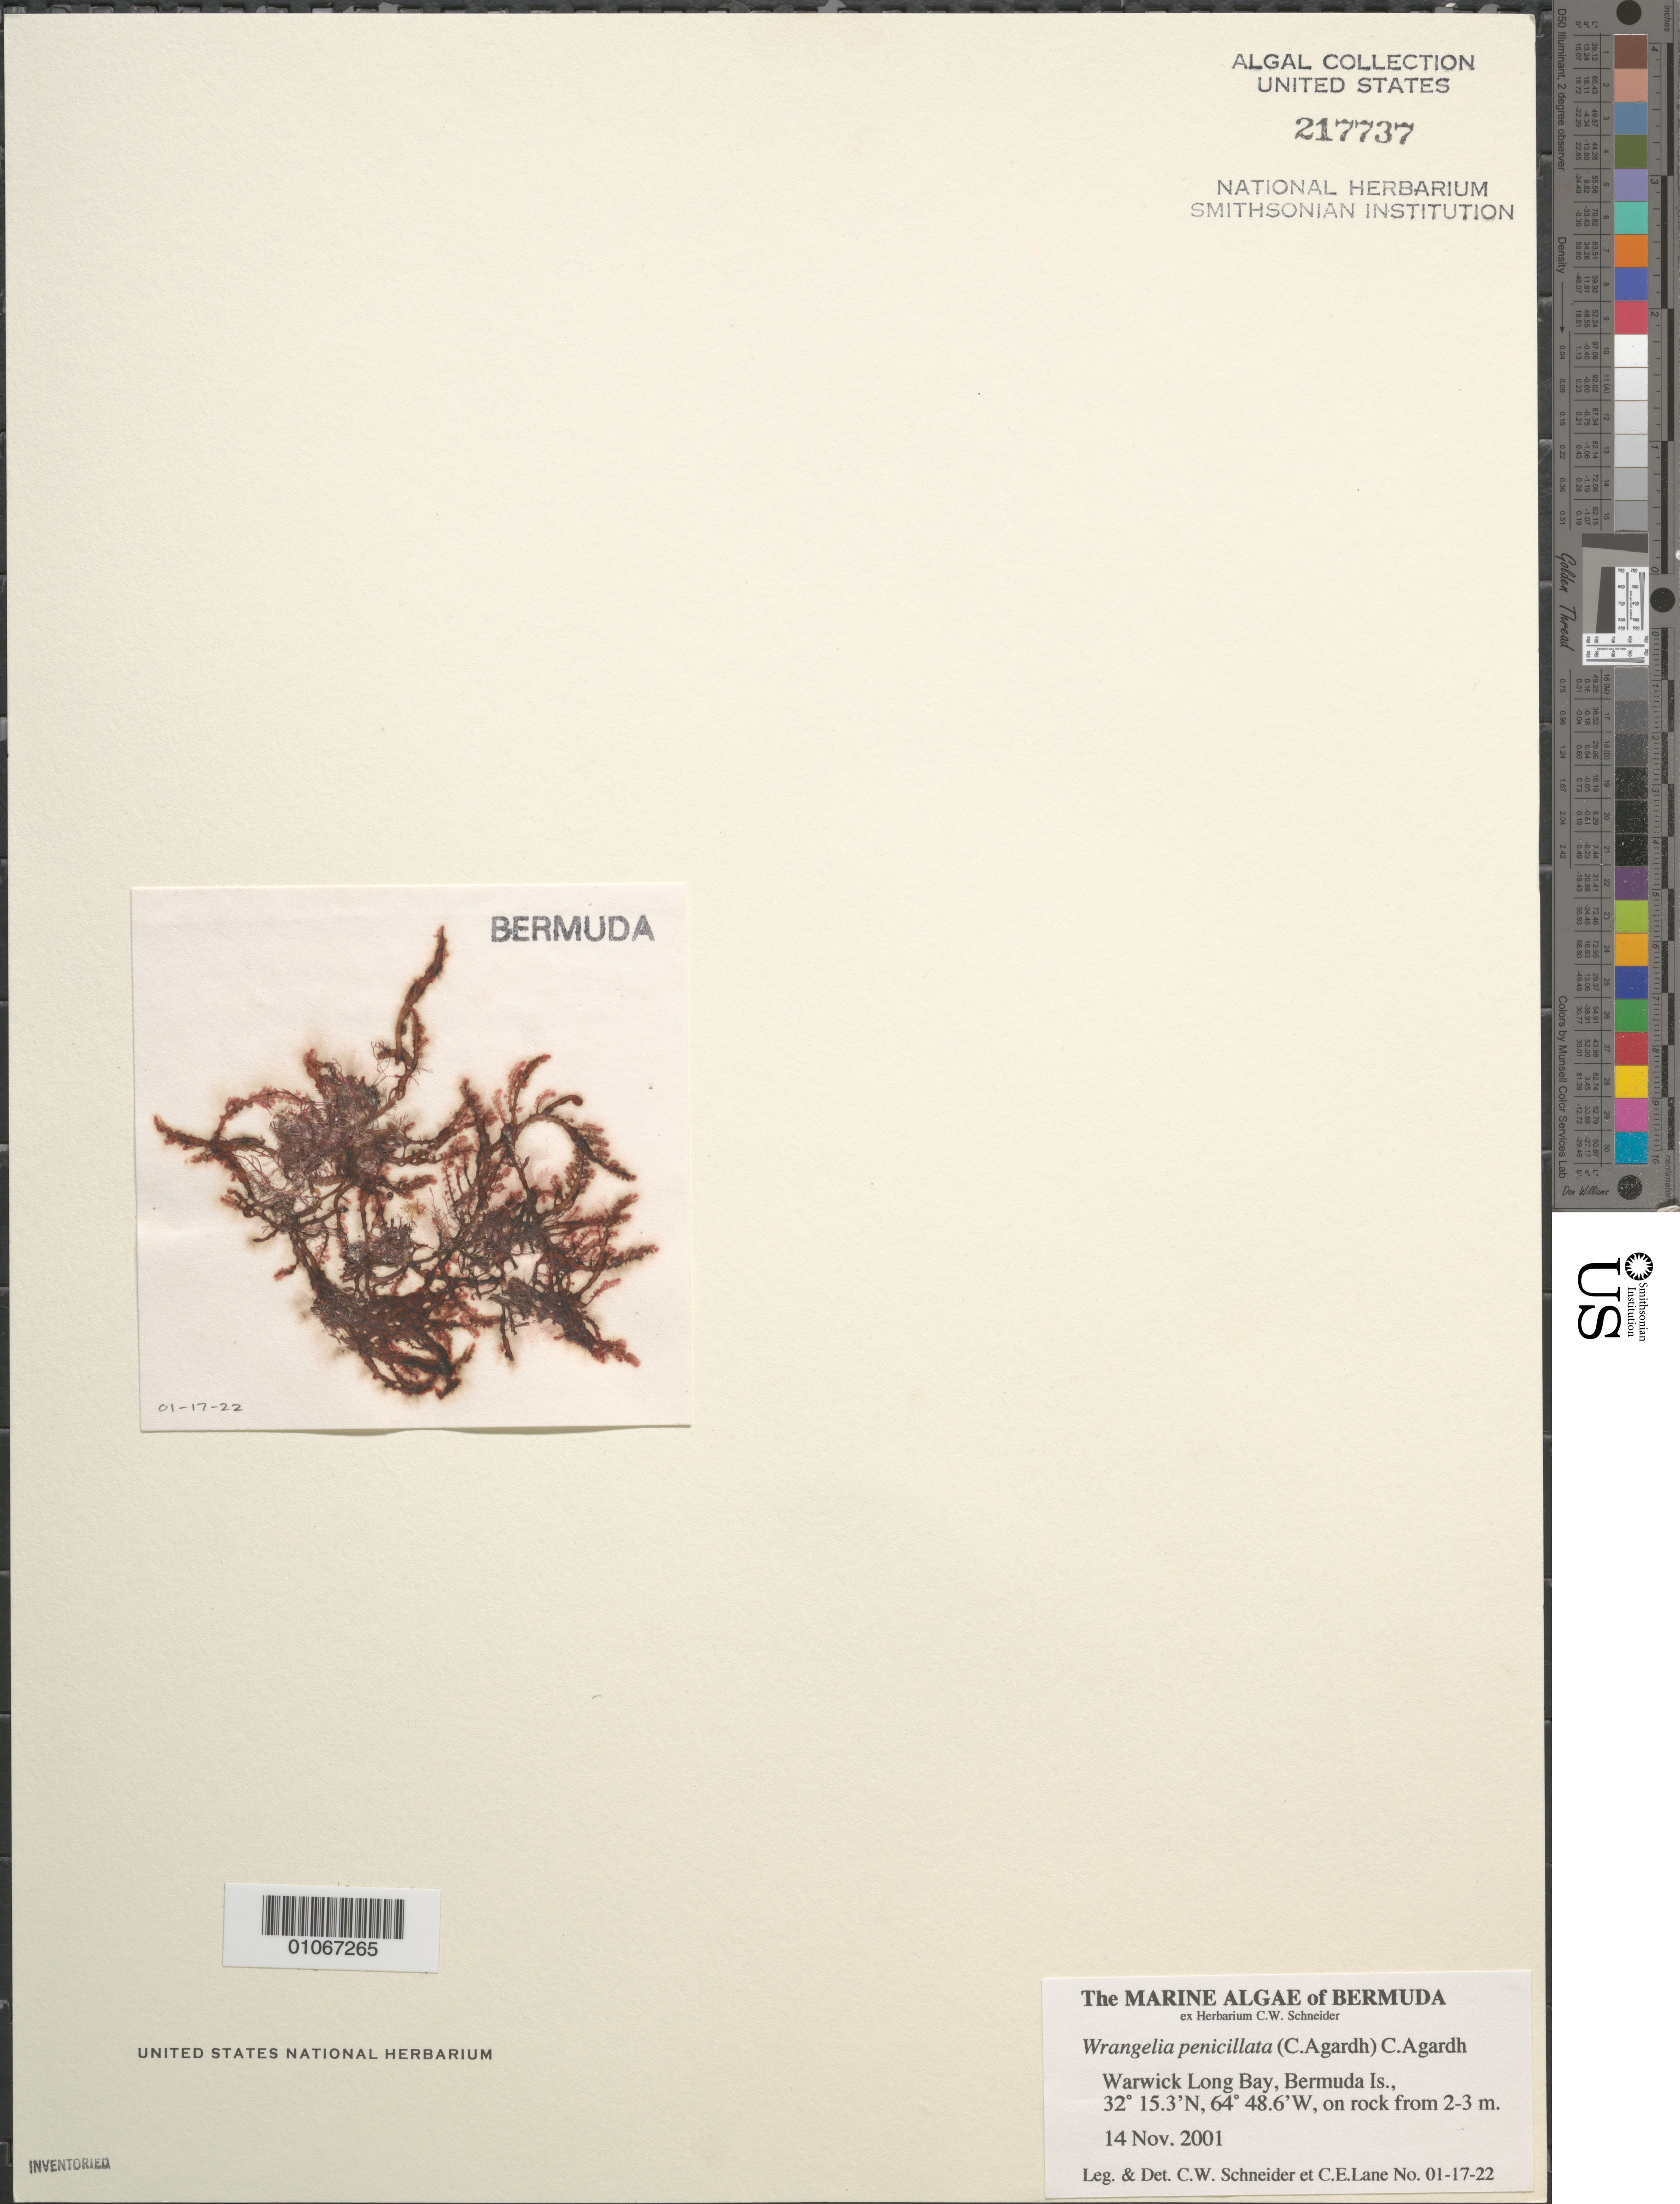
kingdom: Plantae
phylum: Rhodophyta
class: Florideophyceae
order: Ceramiales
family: Wrangeliaceae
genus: Wrangelia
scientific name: Wrangelia penicillata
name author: (C. Agardh) C. Agardh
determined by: Schneider, C. W.; Lane, C. E.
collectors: C. W. Schneider & C. E. Lane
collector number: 01-17-22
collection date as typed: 14 Nov 2001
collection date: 2001-11-14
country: Bermuda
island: Bermuda Island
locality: Warwick Long Bay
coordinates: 32 15.3'N, 64 48.6'W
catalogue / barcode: US 217737